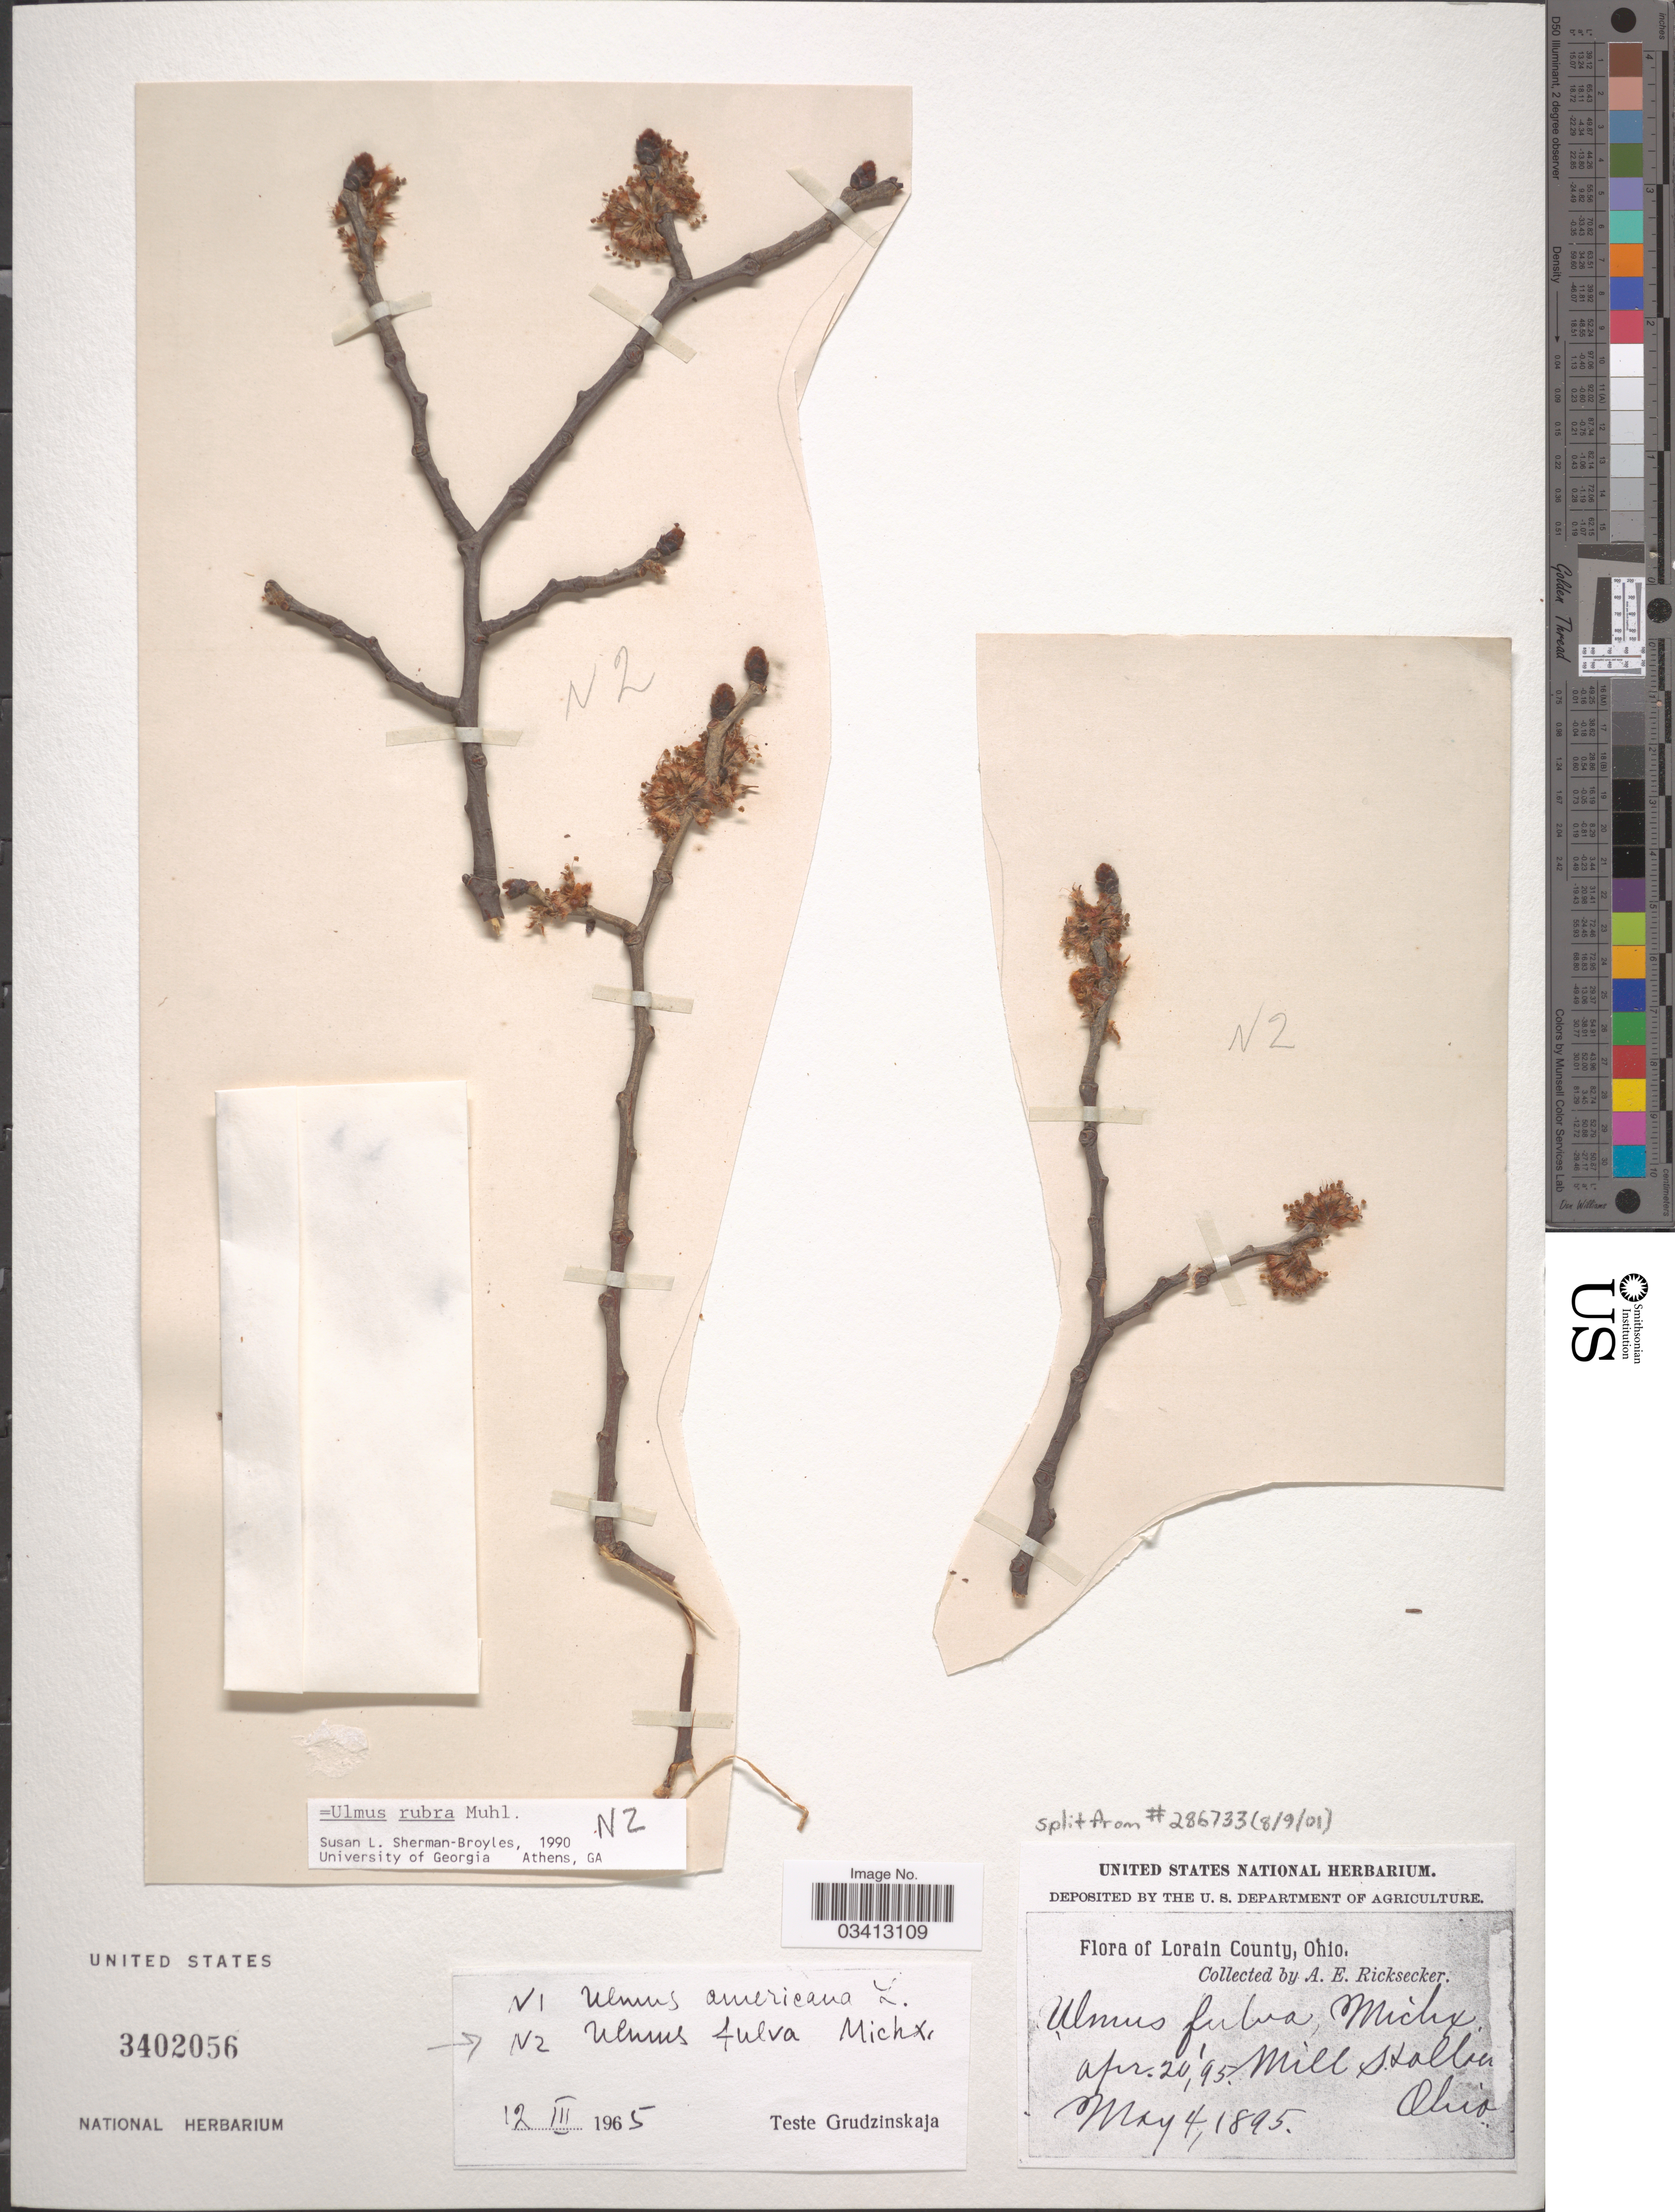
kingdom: Plantae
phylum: Tracheophyta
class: Magnoliopsida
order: Rosales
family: Ulmaceae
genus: Ulmus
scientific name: Ulmus rubra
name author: Muhl.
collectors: A. E. Ricksecker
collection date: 1895-04-20/1895-05-04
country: United States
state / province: Ohio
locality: Lorain County. Mill Hollow.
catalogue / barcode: US 3402056